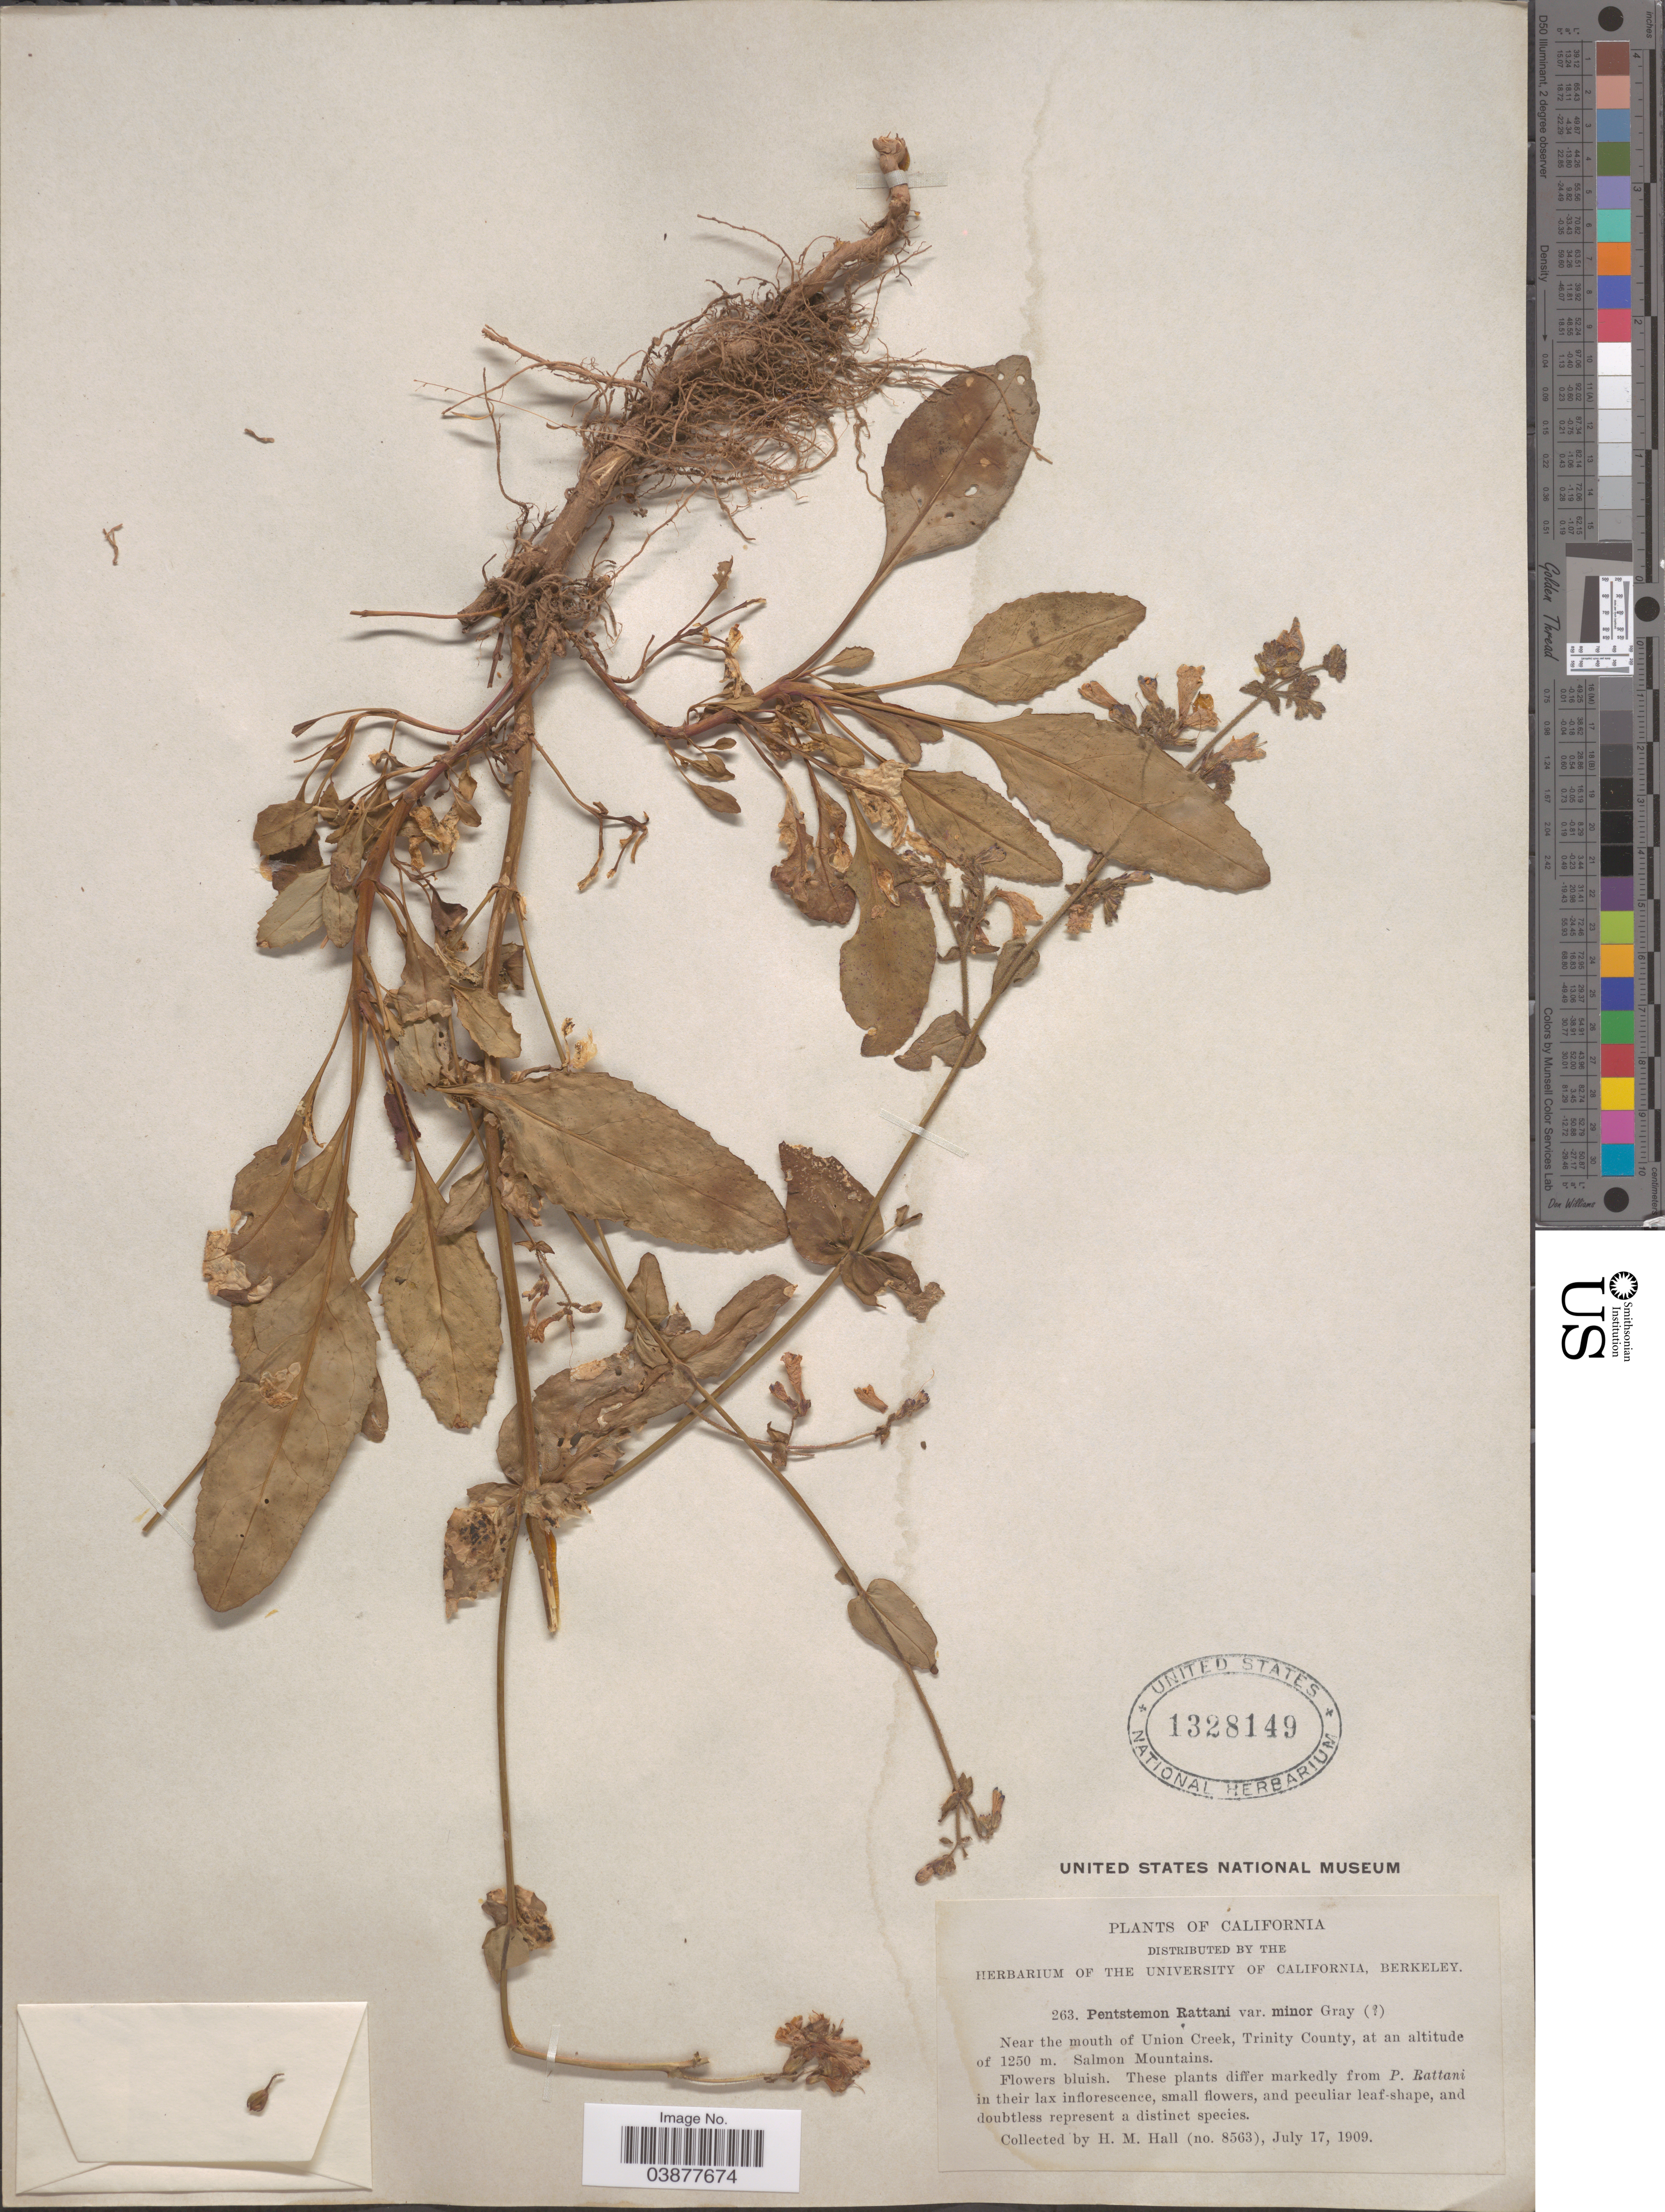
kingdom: Plantae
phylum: Tracheophyta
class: Magnoliopsida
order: Lamiales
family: Plantaginaceae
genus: Penstemon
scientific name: Penstemon rattani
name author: A. Gray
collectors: H. M. Hall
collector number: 263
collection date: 1909-07-17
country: United States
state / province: California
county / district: Trinity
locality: Near the mouth of Union Creek, Trinity County. Salmon Mountains.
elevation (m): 1250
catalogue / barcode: US 1328149